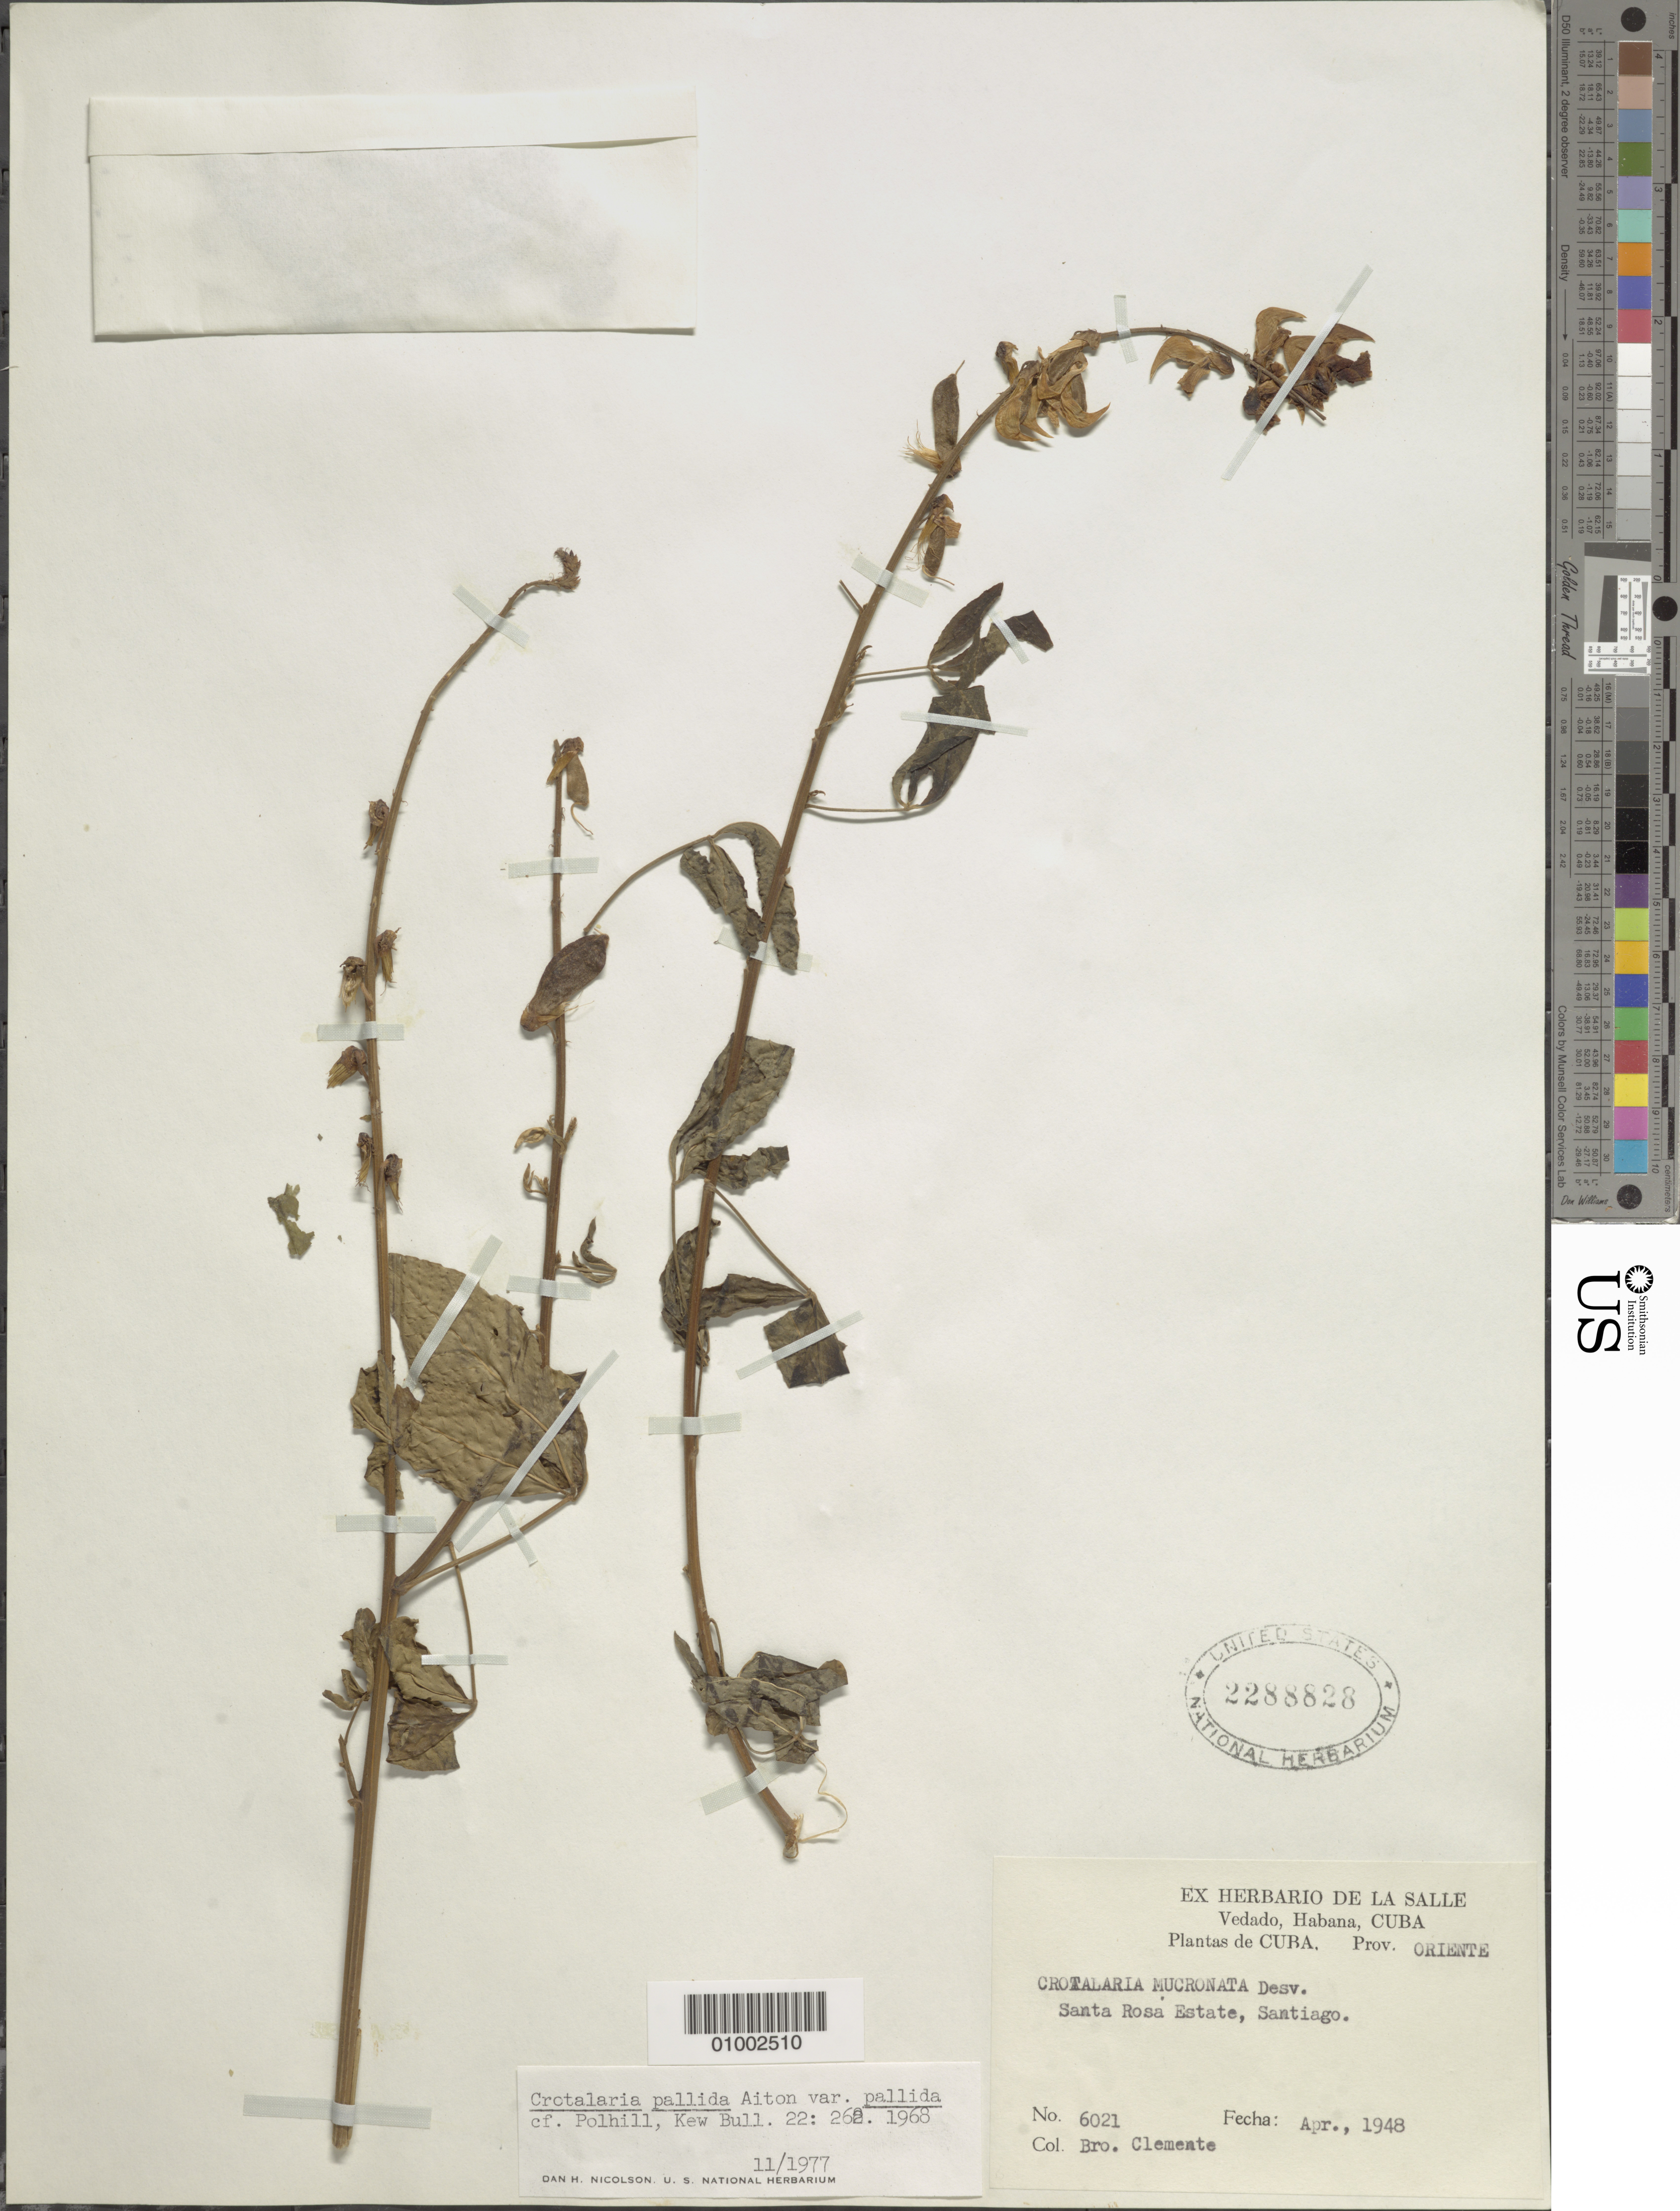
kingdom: Plantae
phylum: Tracheophyta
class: Magnoliopsida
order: Fabales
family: Fabaceae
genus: Crotalaria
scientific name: Crotalaria pallida var. pallida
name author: Aiton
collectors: Bro. Clemente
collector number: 6021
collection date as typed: Apr 1948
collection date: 1948-04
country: Cuba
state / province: Santiago de Cuba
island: Cuba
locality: Santa Rosa Estate, Santiago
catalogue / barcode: US 2288828